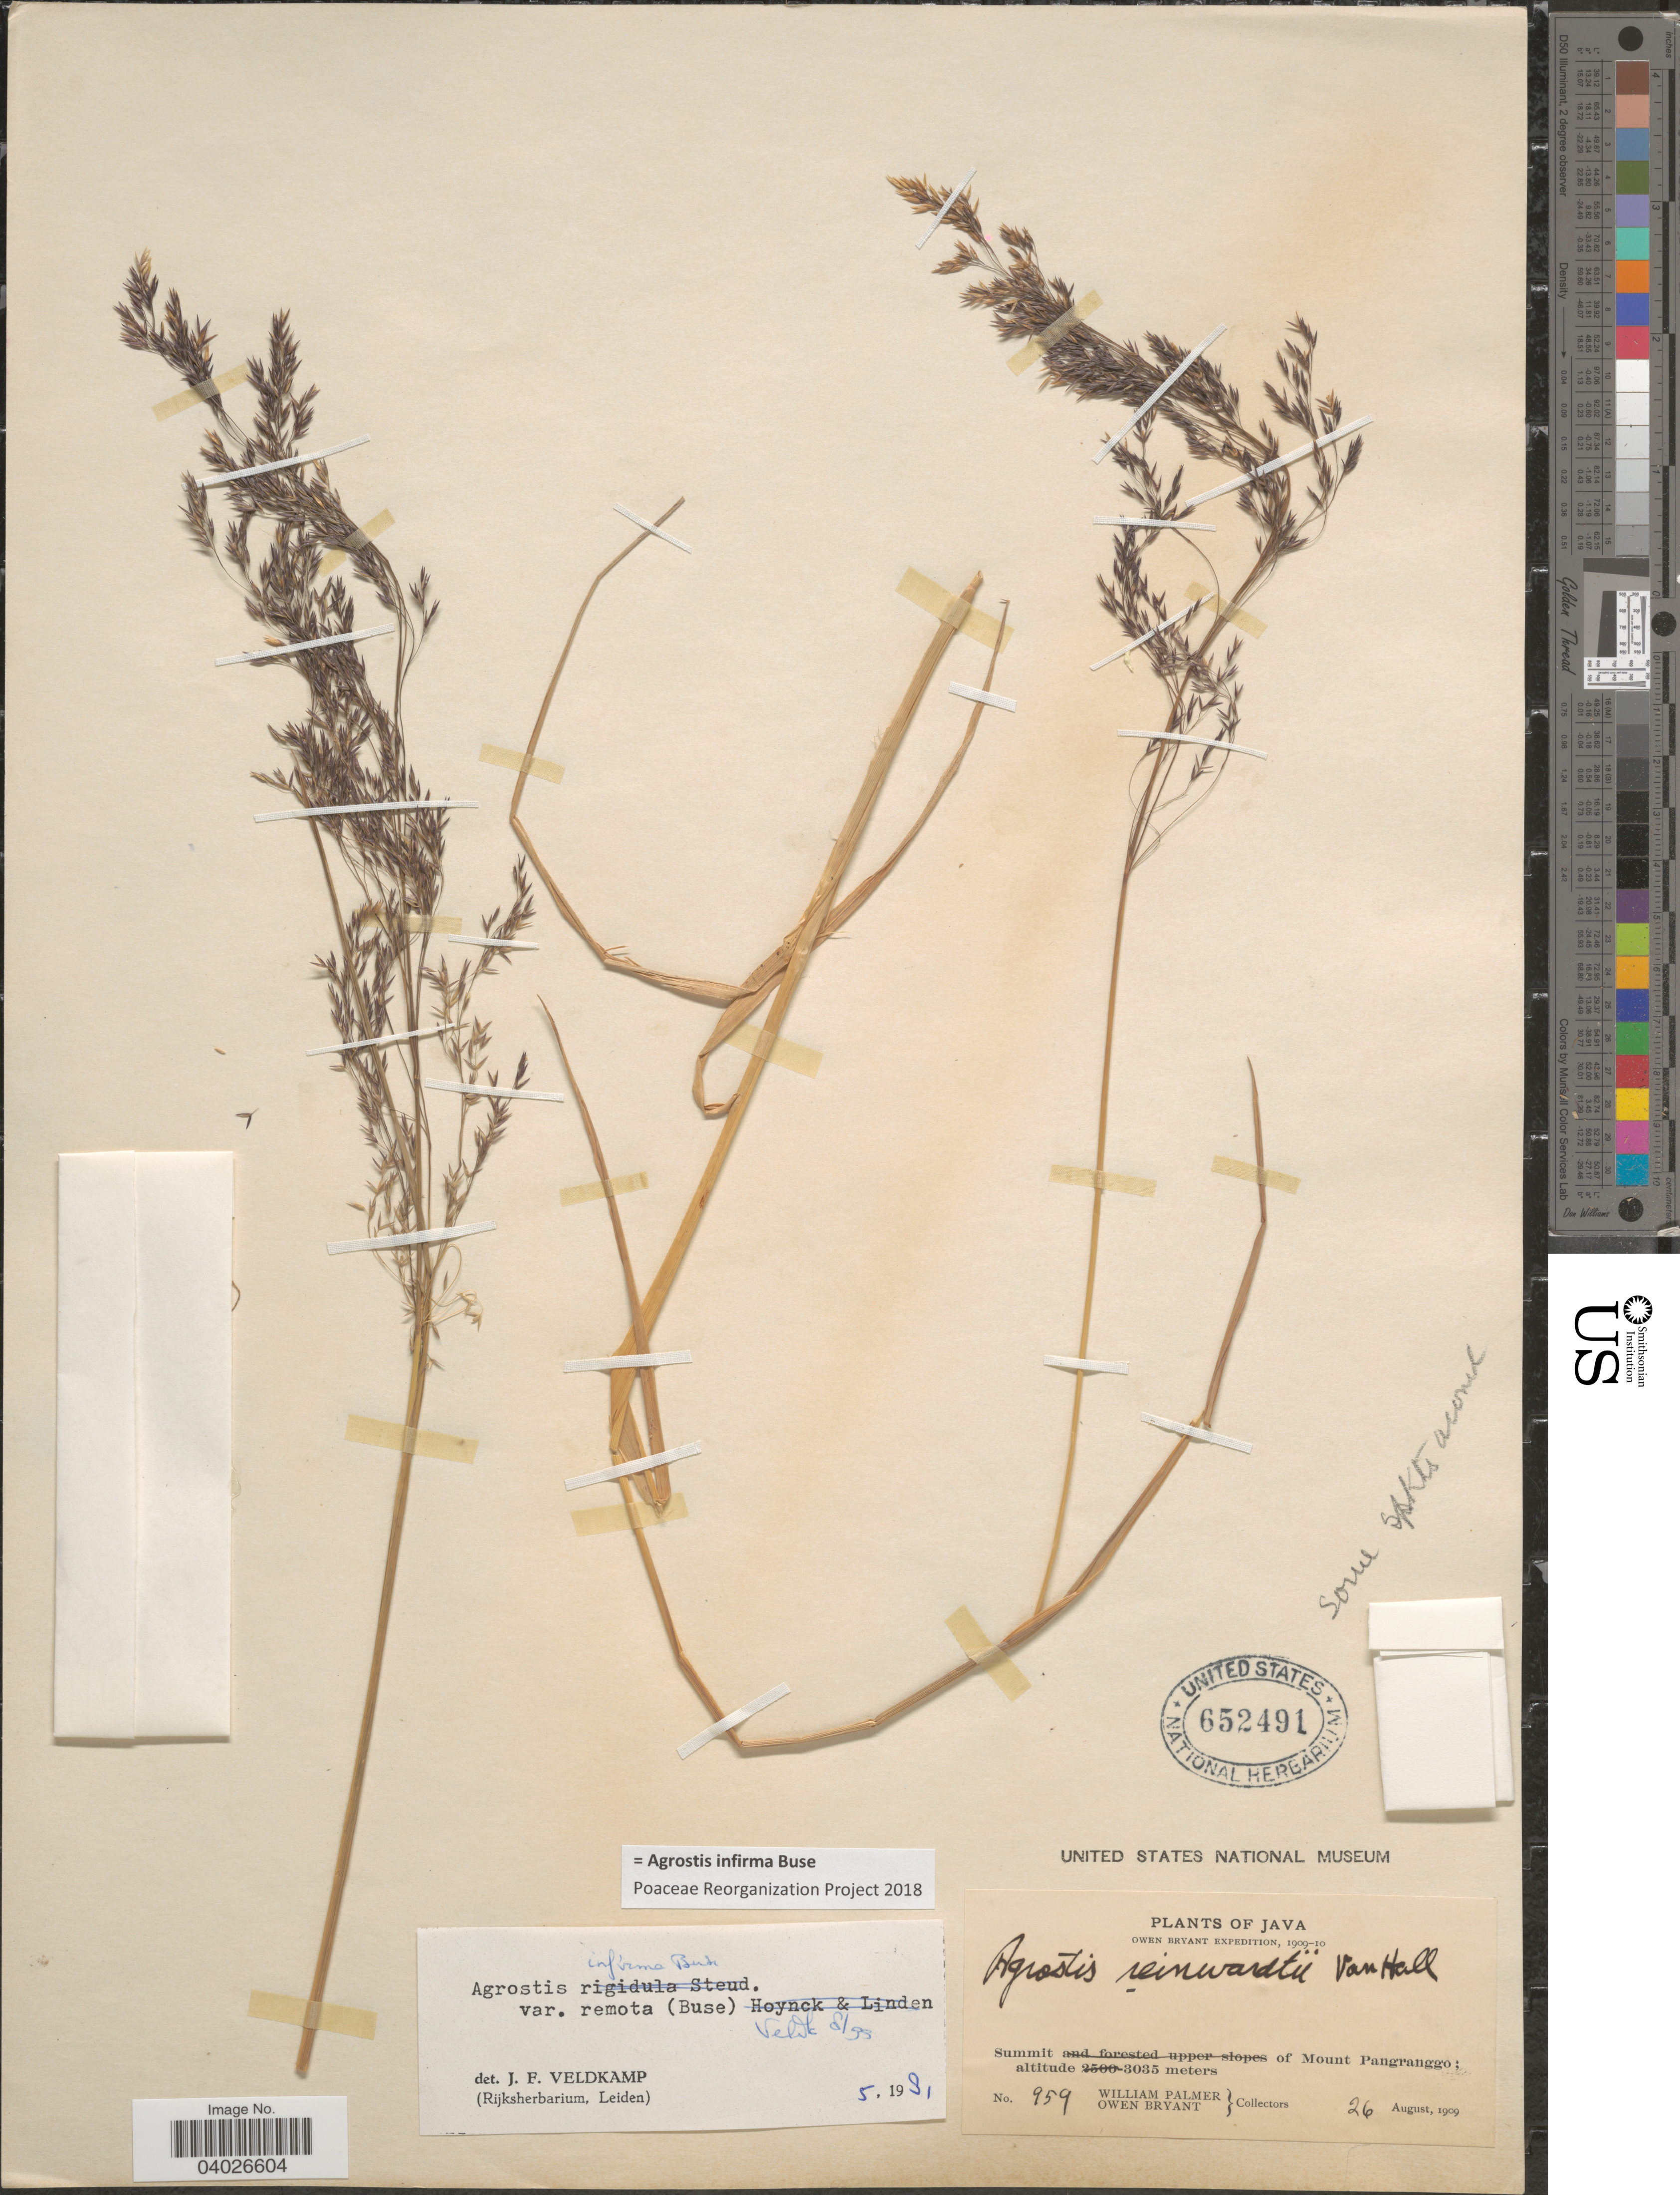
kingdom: Plantae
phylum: Tracheophyta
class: Liliopsida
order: Poales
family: Poaceae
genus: Agrostis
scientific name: Agrostis infirma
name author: Büse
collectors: W. Palmer & O. Bryant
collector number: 959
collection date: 1909-08-26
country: Indonesia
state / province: Java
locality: Summit of Mount Pangranggo.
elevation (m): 3035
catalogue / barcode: US 652491